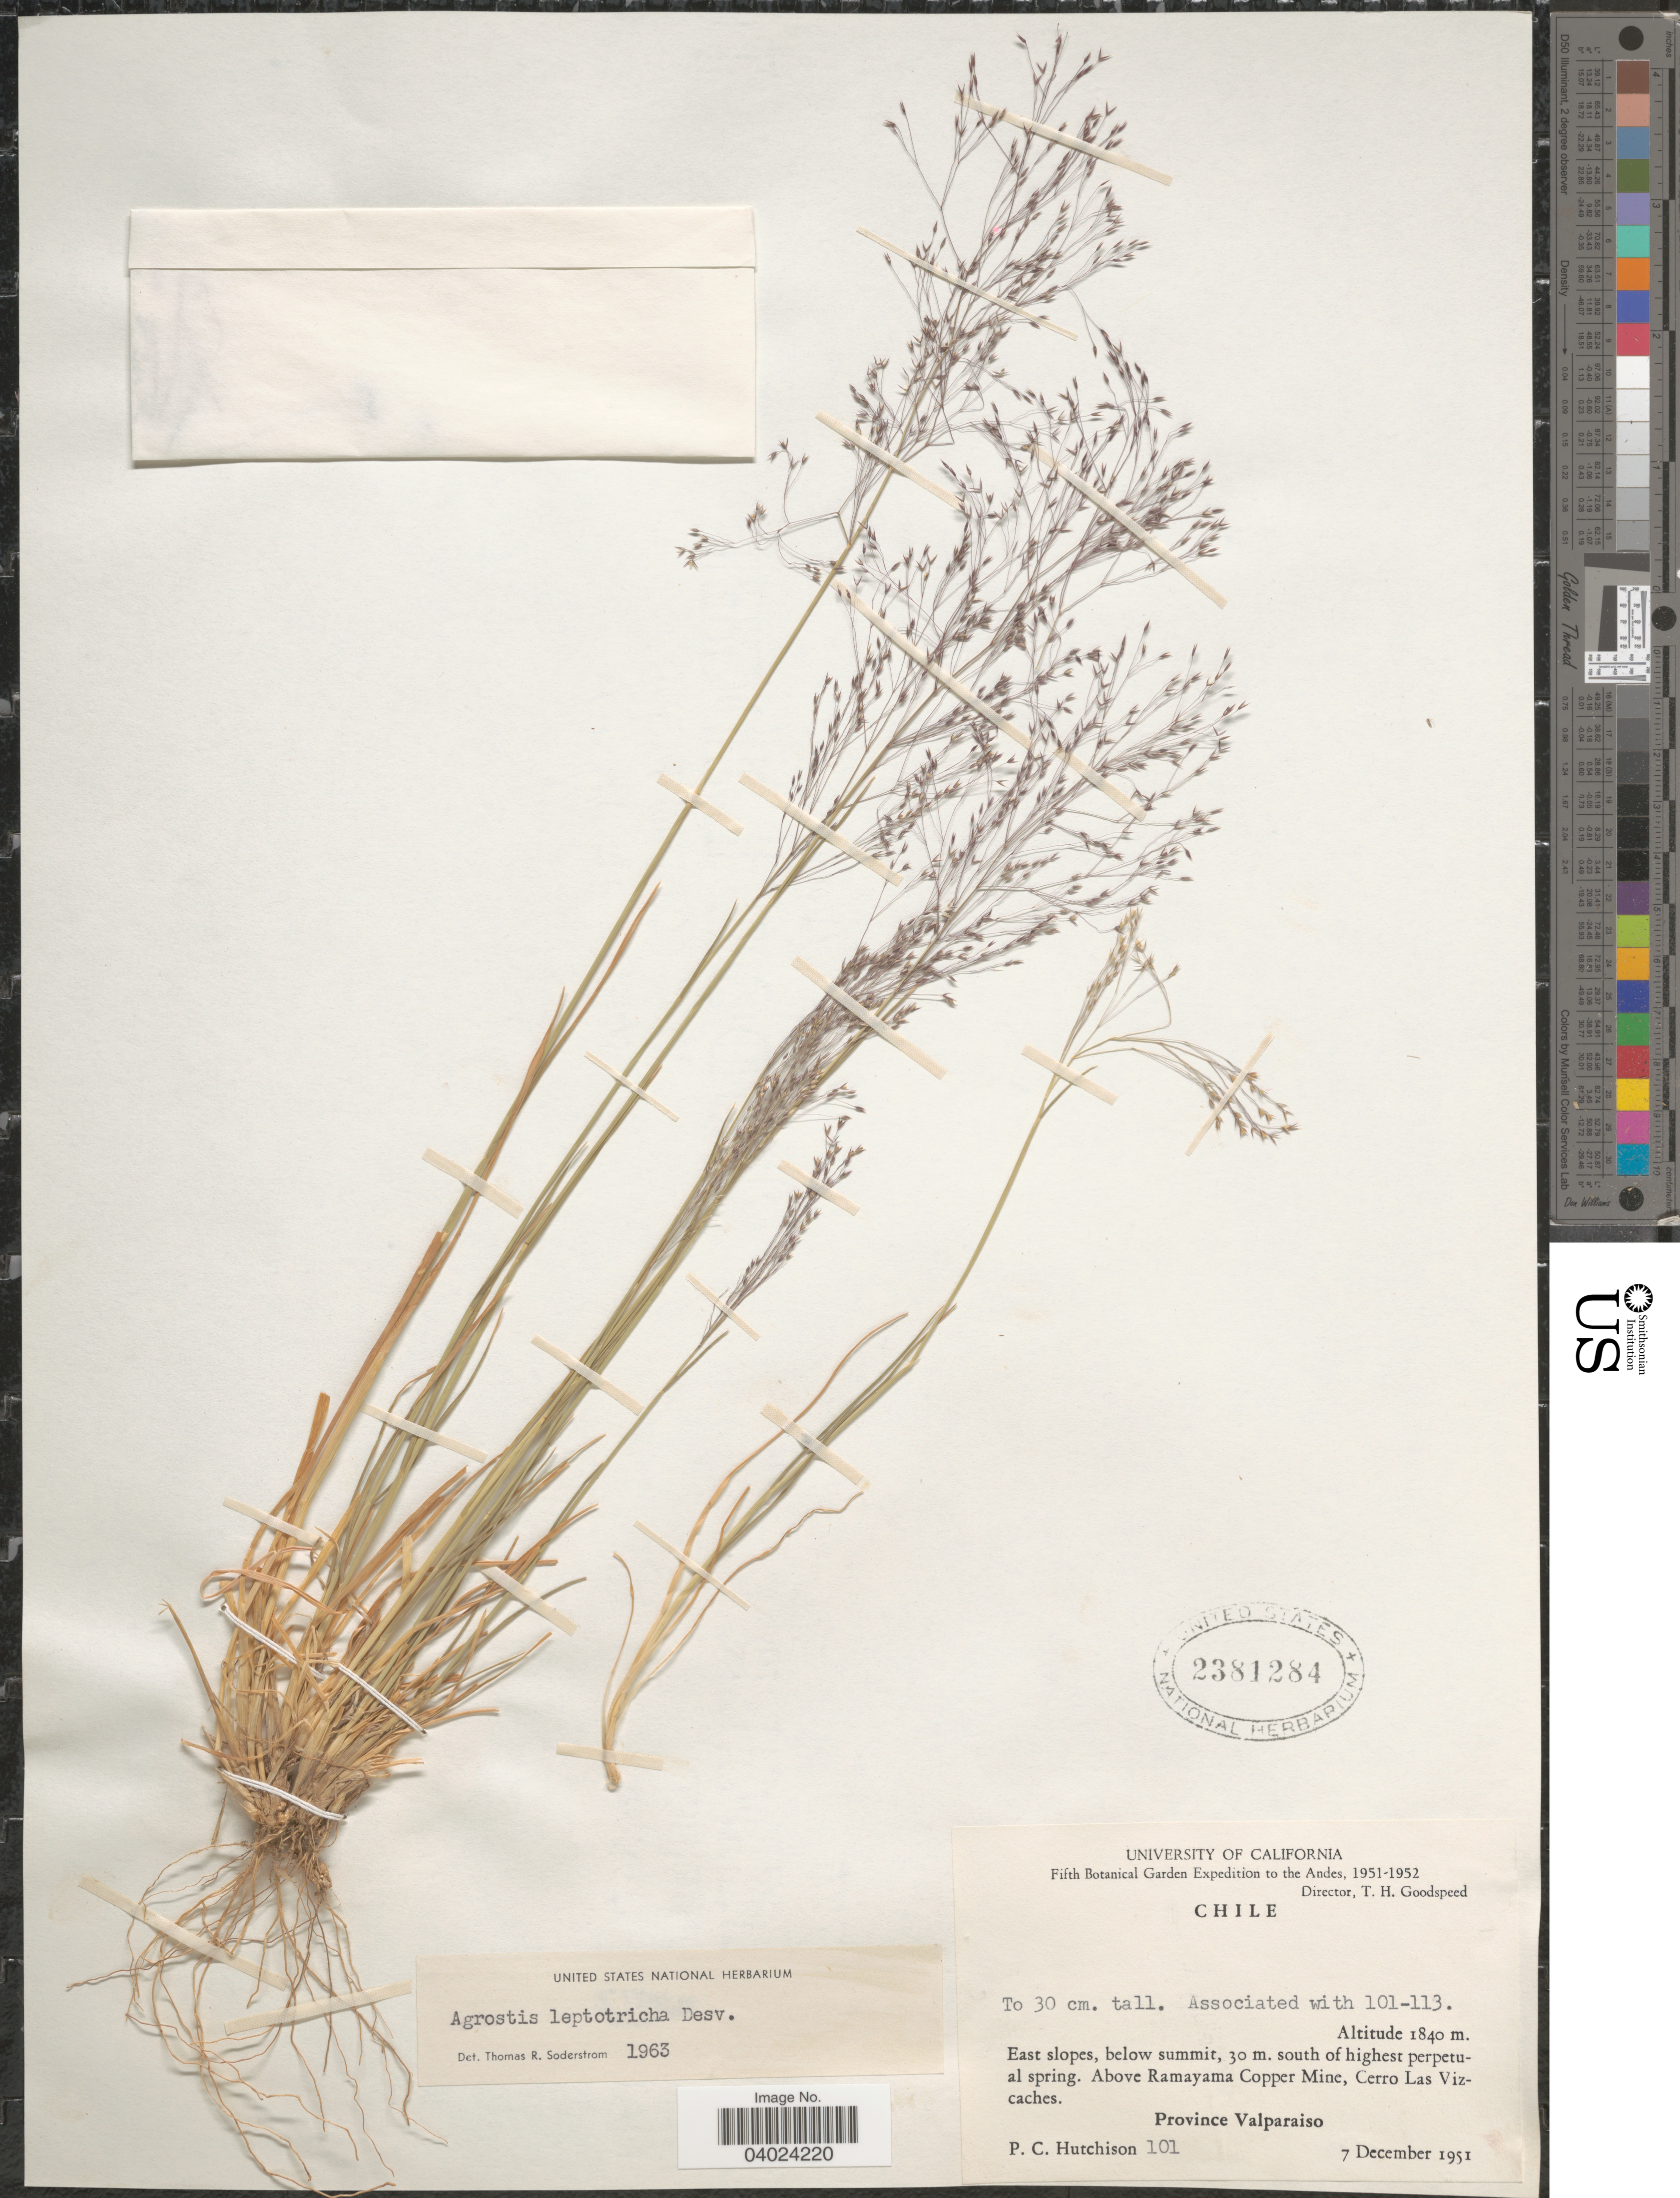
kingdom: Plantae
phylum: Tracheophyta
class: Liliopsida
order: Poales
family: Poaceae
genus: Agrostis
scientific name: Agrostis leptotricha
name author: É. Desv.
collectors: P. C. Hutchison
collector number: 101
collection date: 1951-12-07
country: Chile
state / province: Valparaíso (V)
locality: The Andes. East slopes, below summit, 30 m. south of highest perpetual spring. Above Ramayama Copper Mine, Cerro Las Vizcaches.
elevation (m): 1840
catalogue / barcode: US 2381284